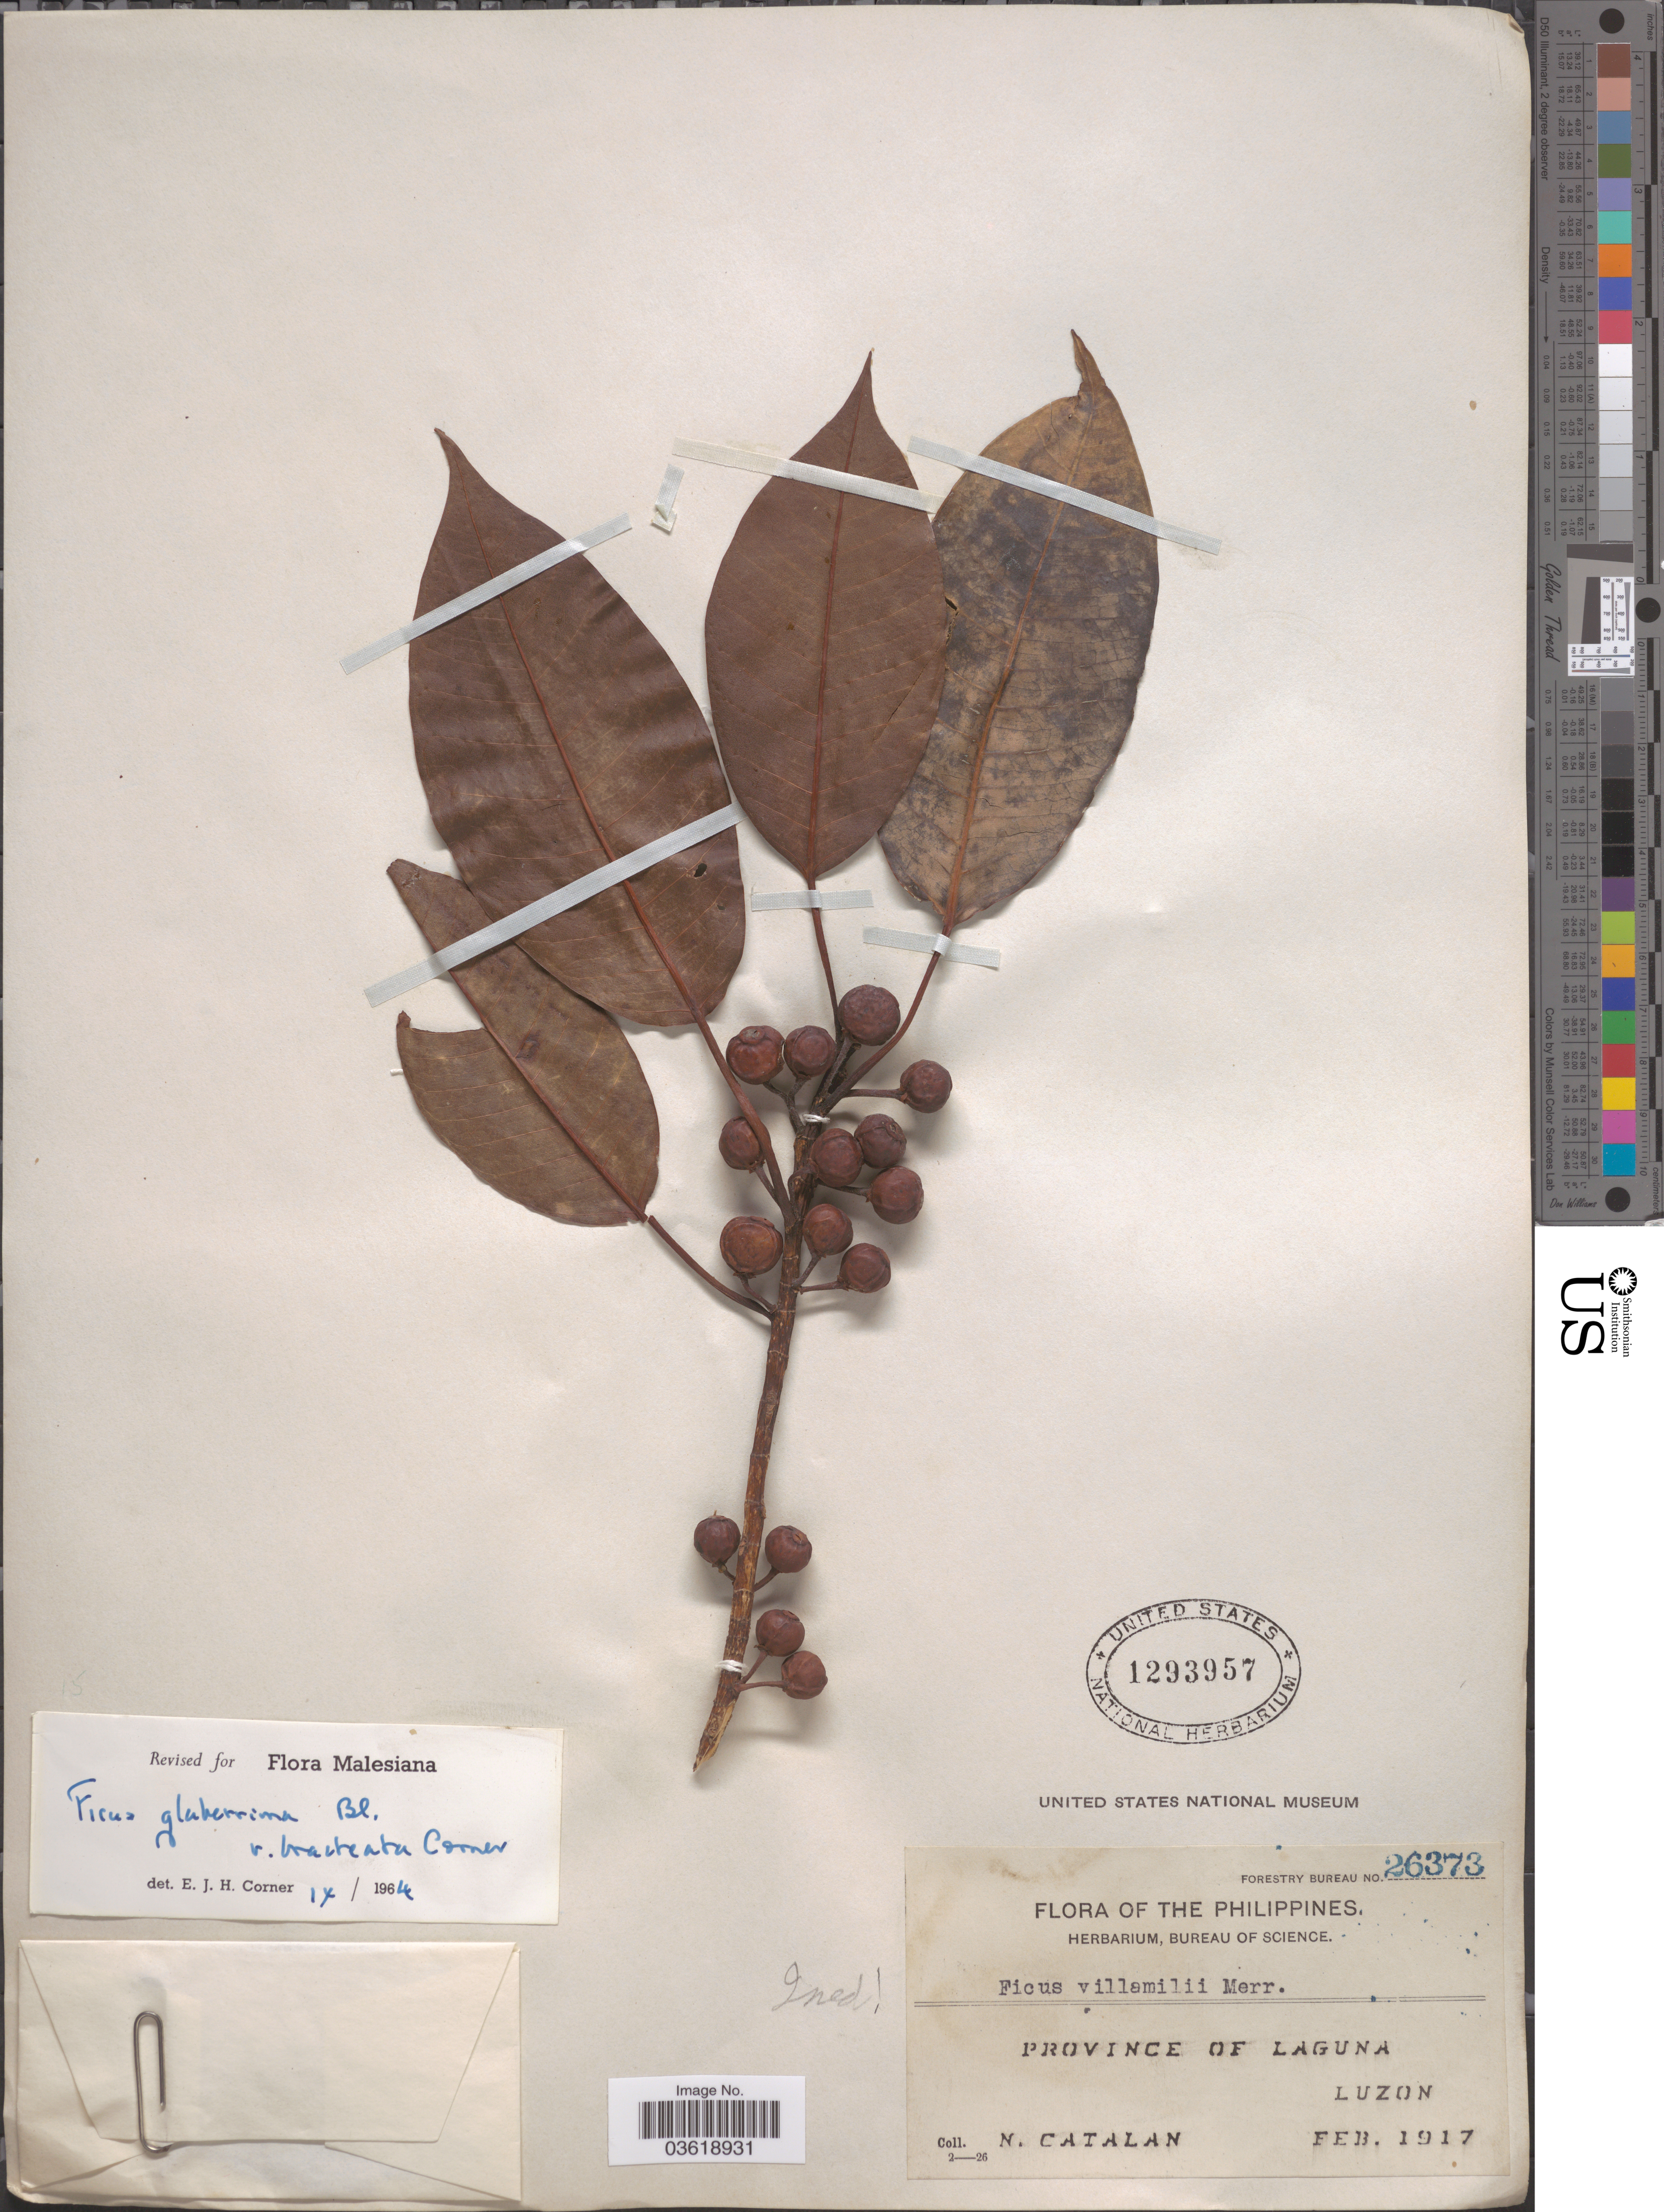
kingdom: Plantae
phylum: Tracheophyta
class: Magnoliopsida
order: Rosales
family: Moraceae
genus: Ficus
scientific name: Ficus glaberrima var. bracteata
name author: Corner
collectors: N. Catalan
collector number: Forestry Bureau 26373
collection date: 1917-02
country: Philippines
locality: Province of Laguna. Luzon.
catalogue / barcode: US 1293957